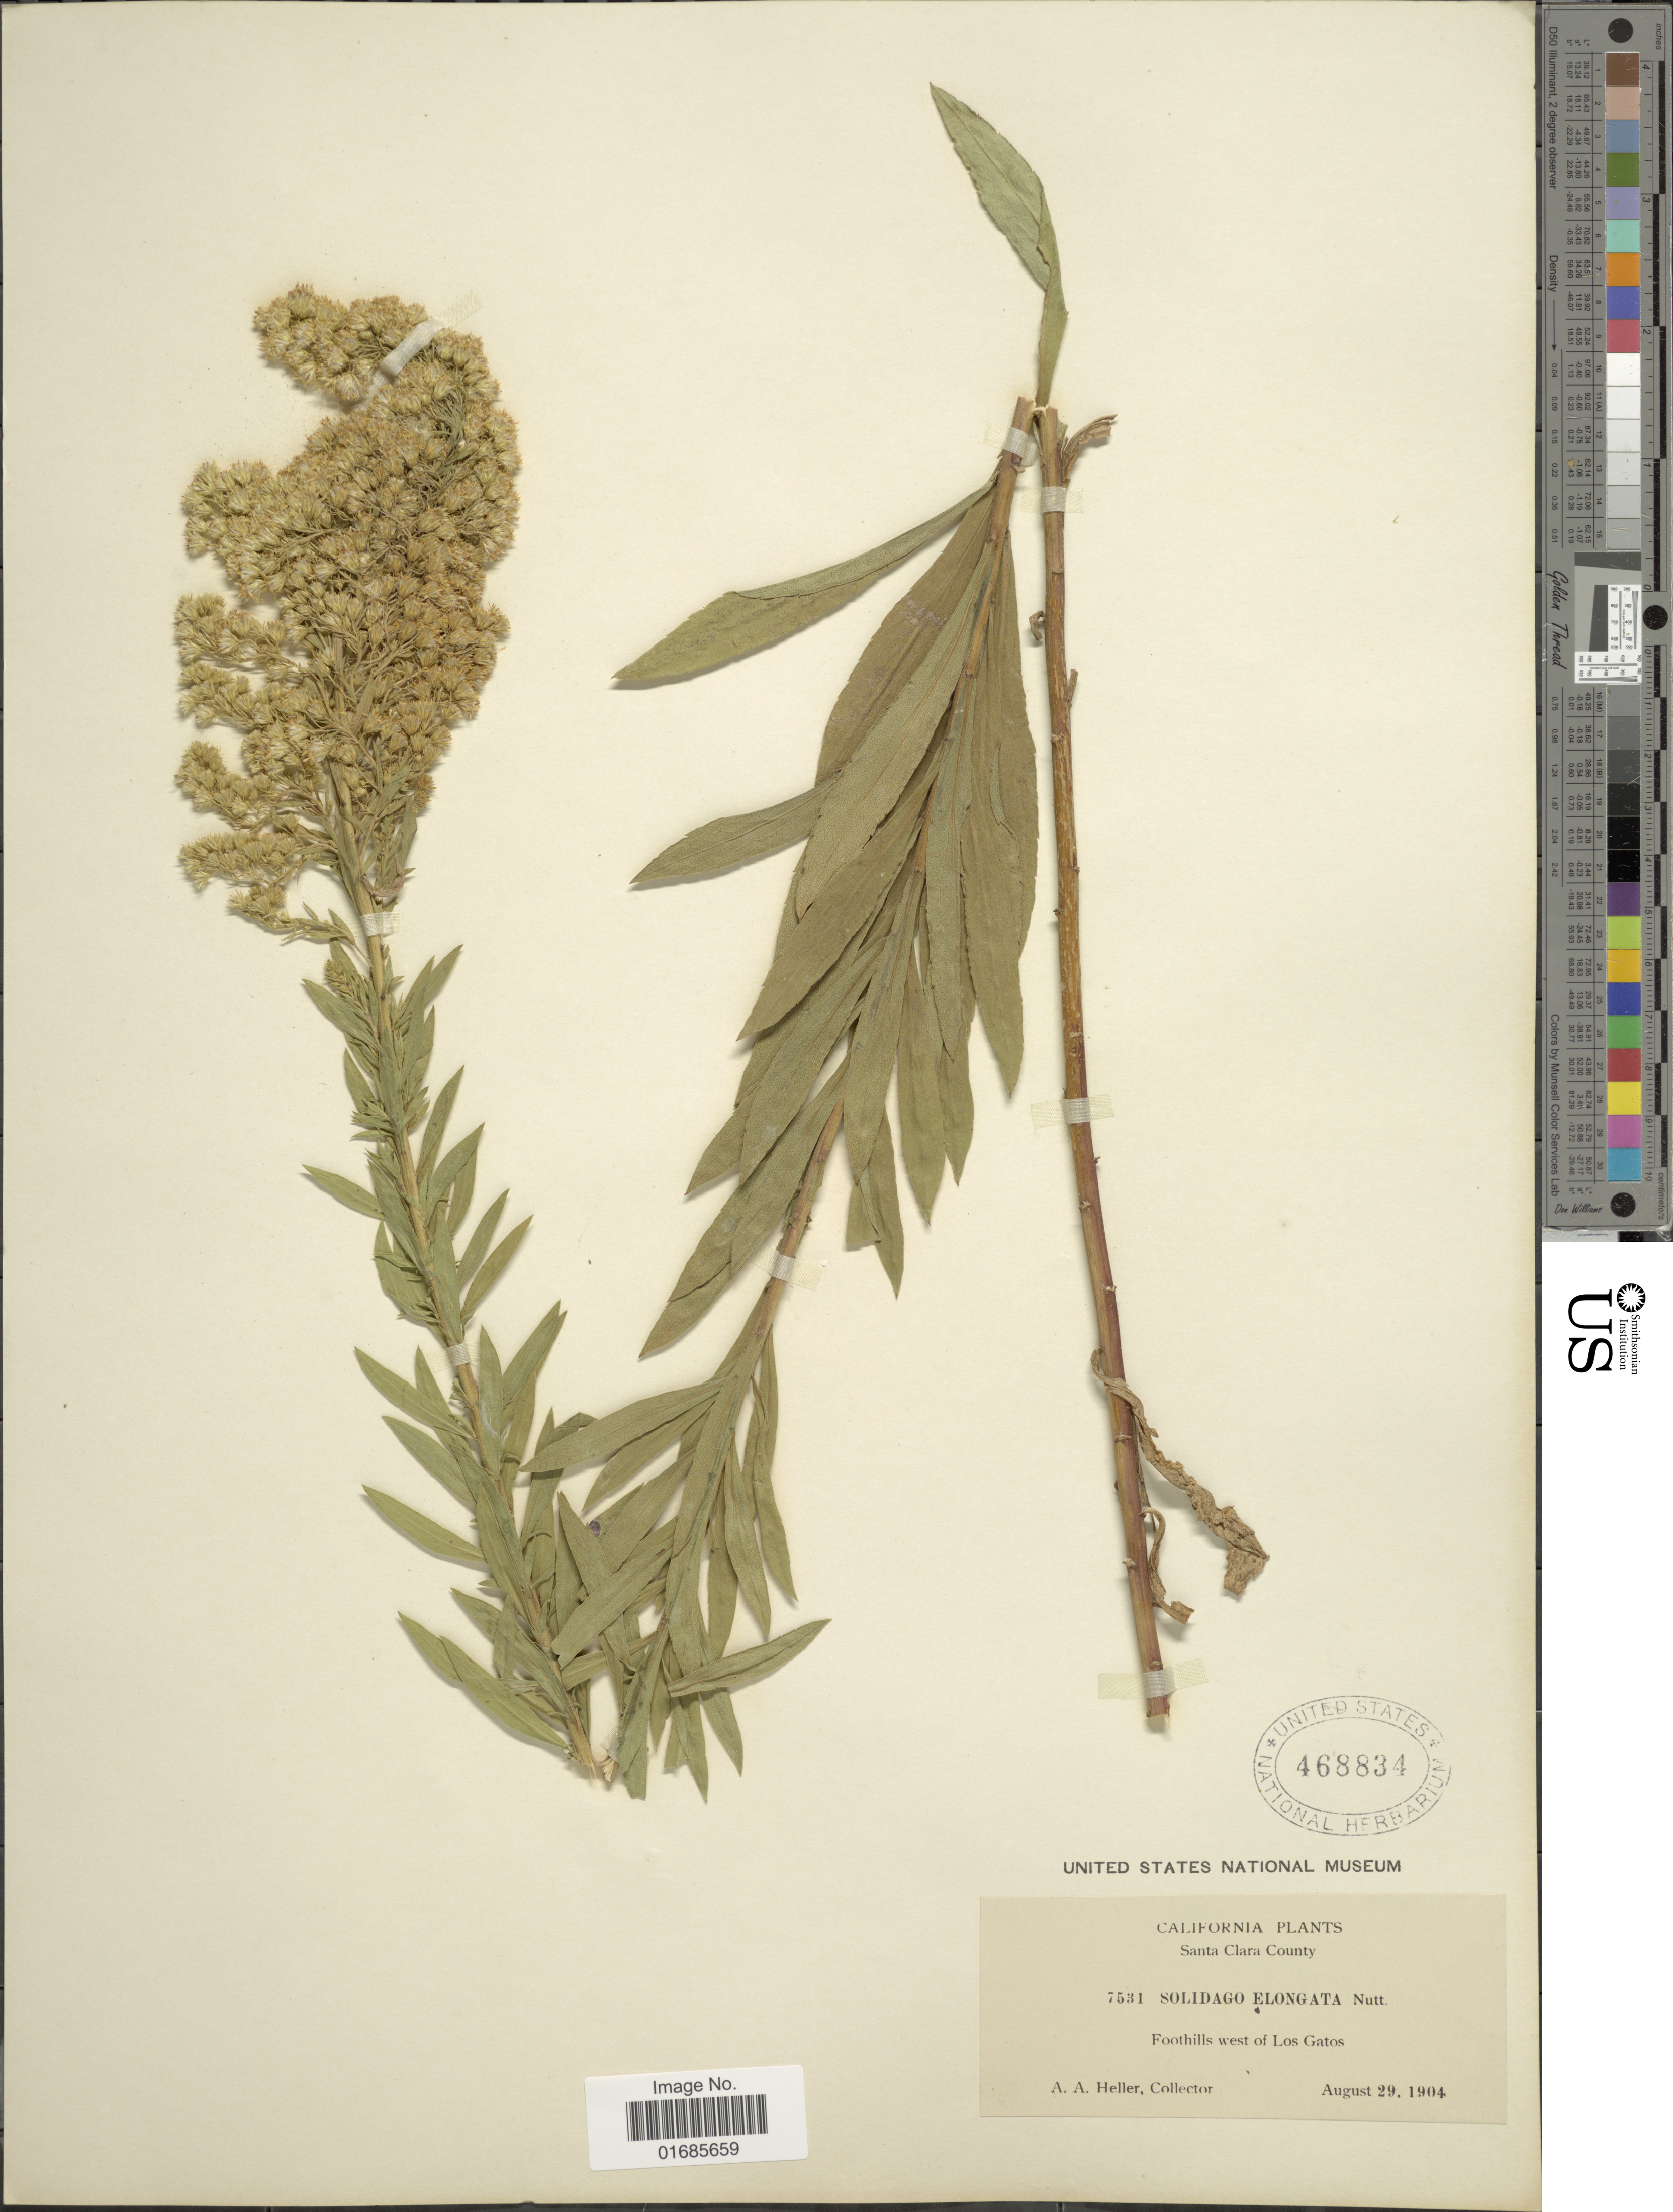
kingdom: Plantae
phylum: Tracheophyta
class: Magnoliopsida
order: Asterales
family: Asteraceae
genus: Solidago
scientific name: Solidago canadensis var. salebrosa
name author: (Piper) M.E. Jones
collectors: A. A. Heller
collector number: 7531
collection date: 1904-08-29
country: United States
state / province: California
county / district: Santa Clara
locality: Santa Clara County, Foothills west of Los Gatos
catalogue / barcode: US 468834